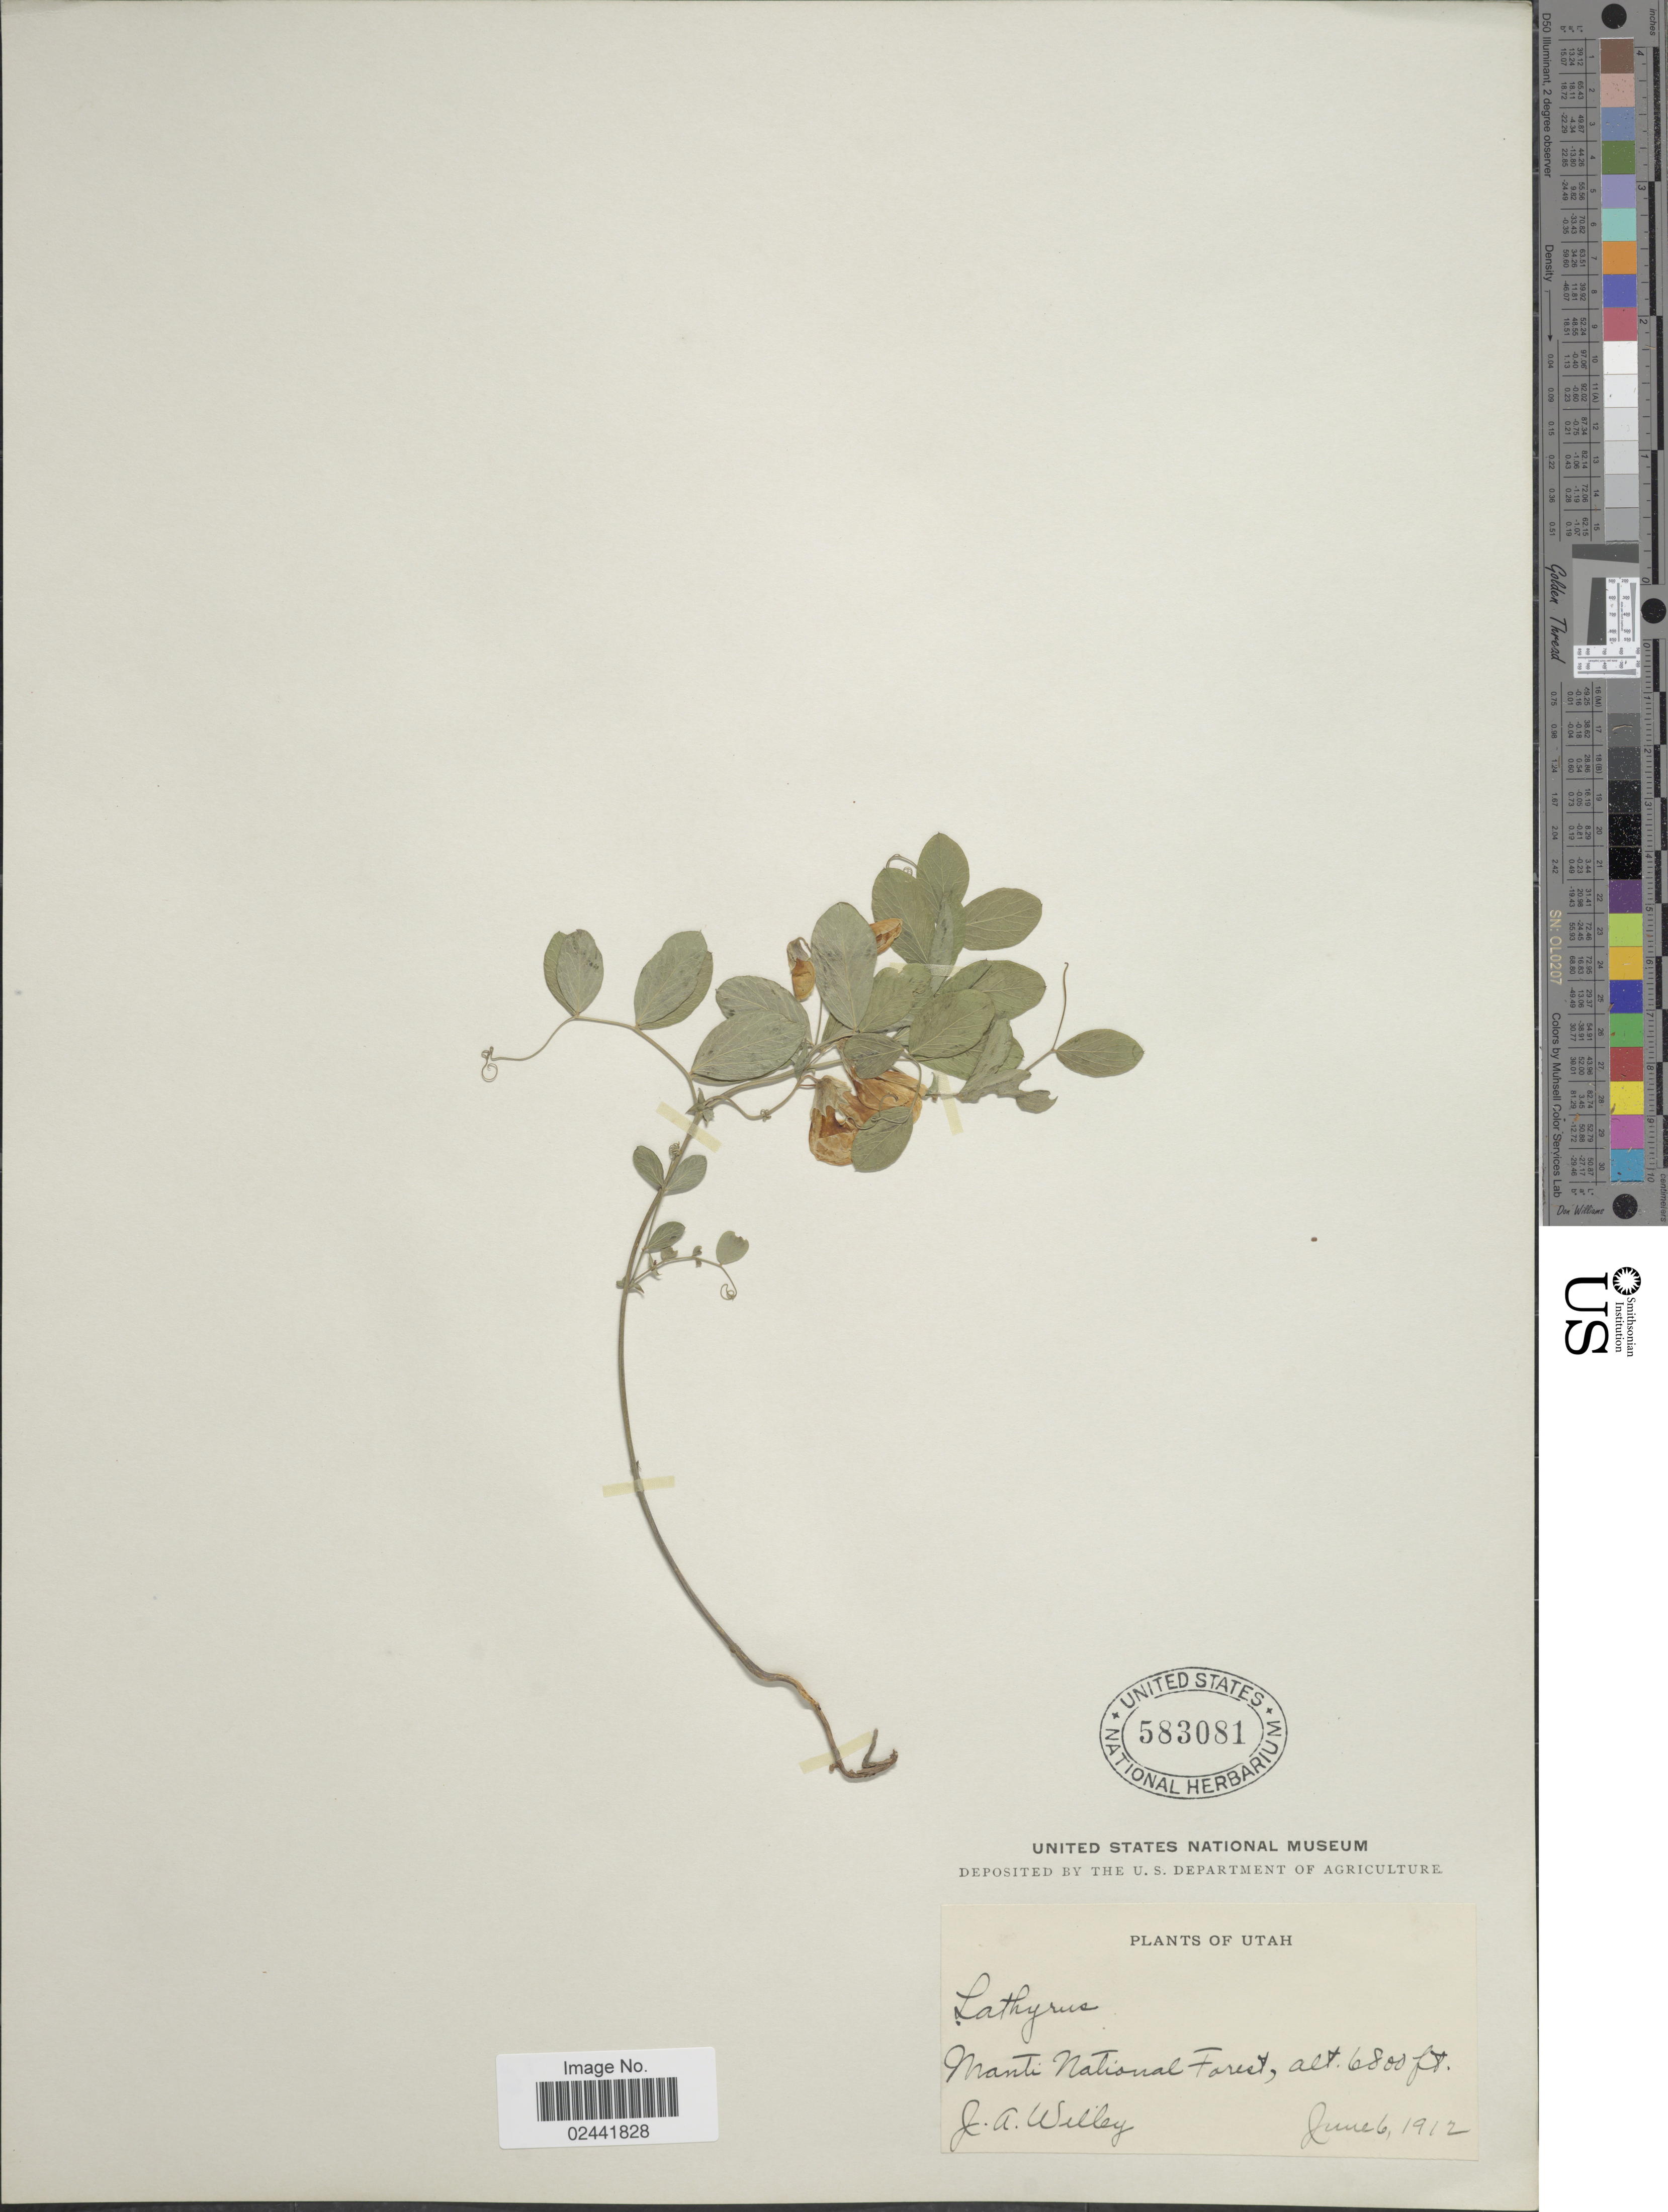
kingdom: Plantae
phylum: Tracheophyta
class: Magnoliopsida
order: Fabales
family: Fabaceae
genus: Lathyrus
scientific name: Lathyrus utahensis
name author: M.E. Jones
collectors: J. Willey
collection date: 1912-06-06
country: United States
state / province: Utah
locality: Manti National Forest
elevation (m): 2073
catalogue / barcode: US 583081